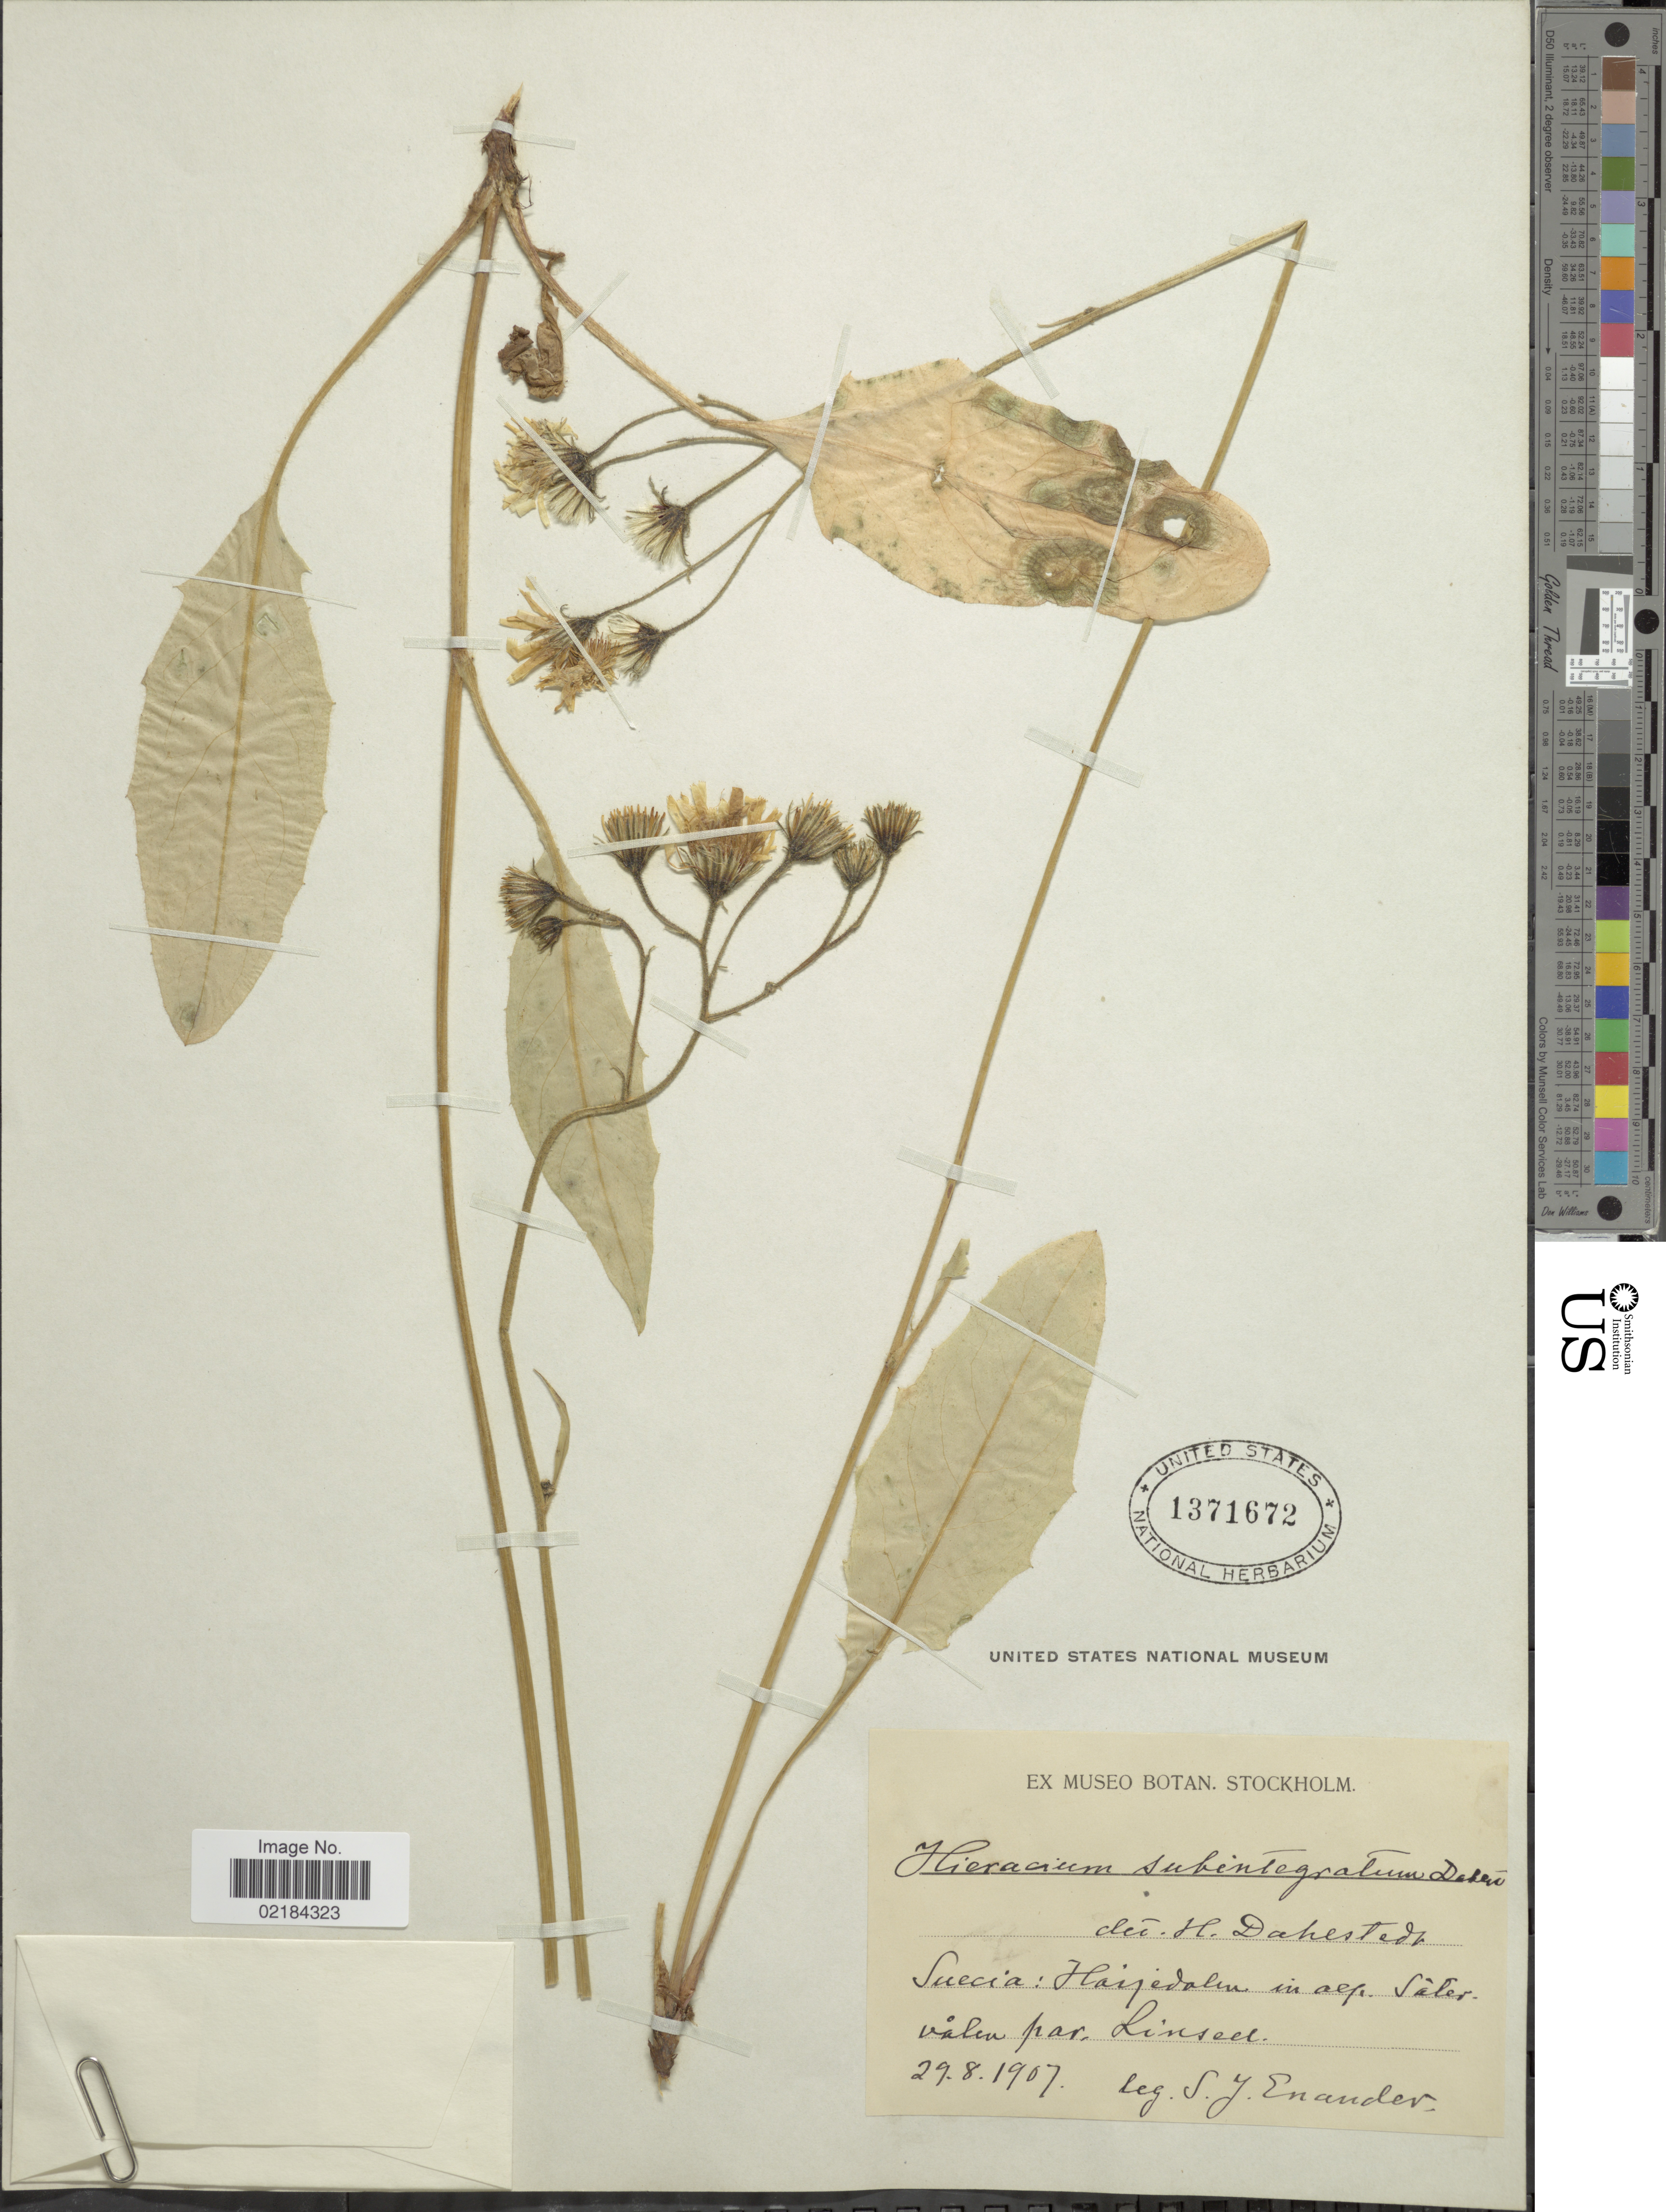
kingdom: Plantae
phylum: Tracheophyta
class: Magnoliopsida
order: Asterales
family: Asteraceae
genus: Hieracium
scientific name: Hieracium subintegratum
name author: Dahlst. & Enander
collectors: S. Enander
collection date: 1907-08-29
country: Sweden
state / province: Jamtland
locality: Suecia: Harjedalen in alp. Sätervålen par. Linsell.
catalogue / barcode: US 1371672